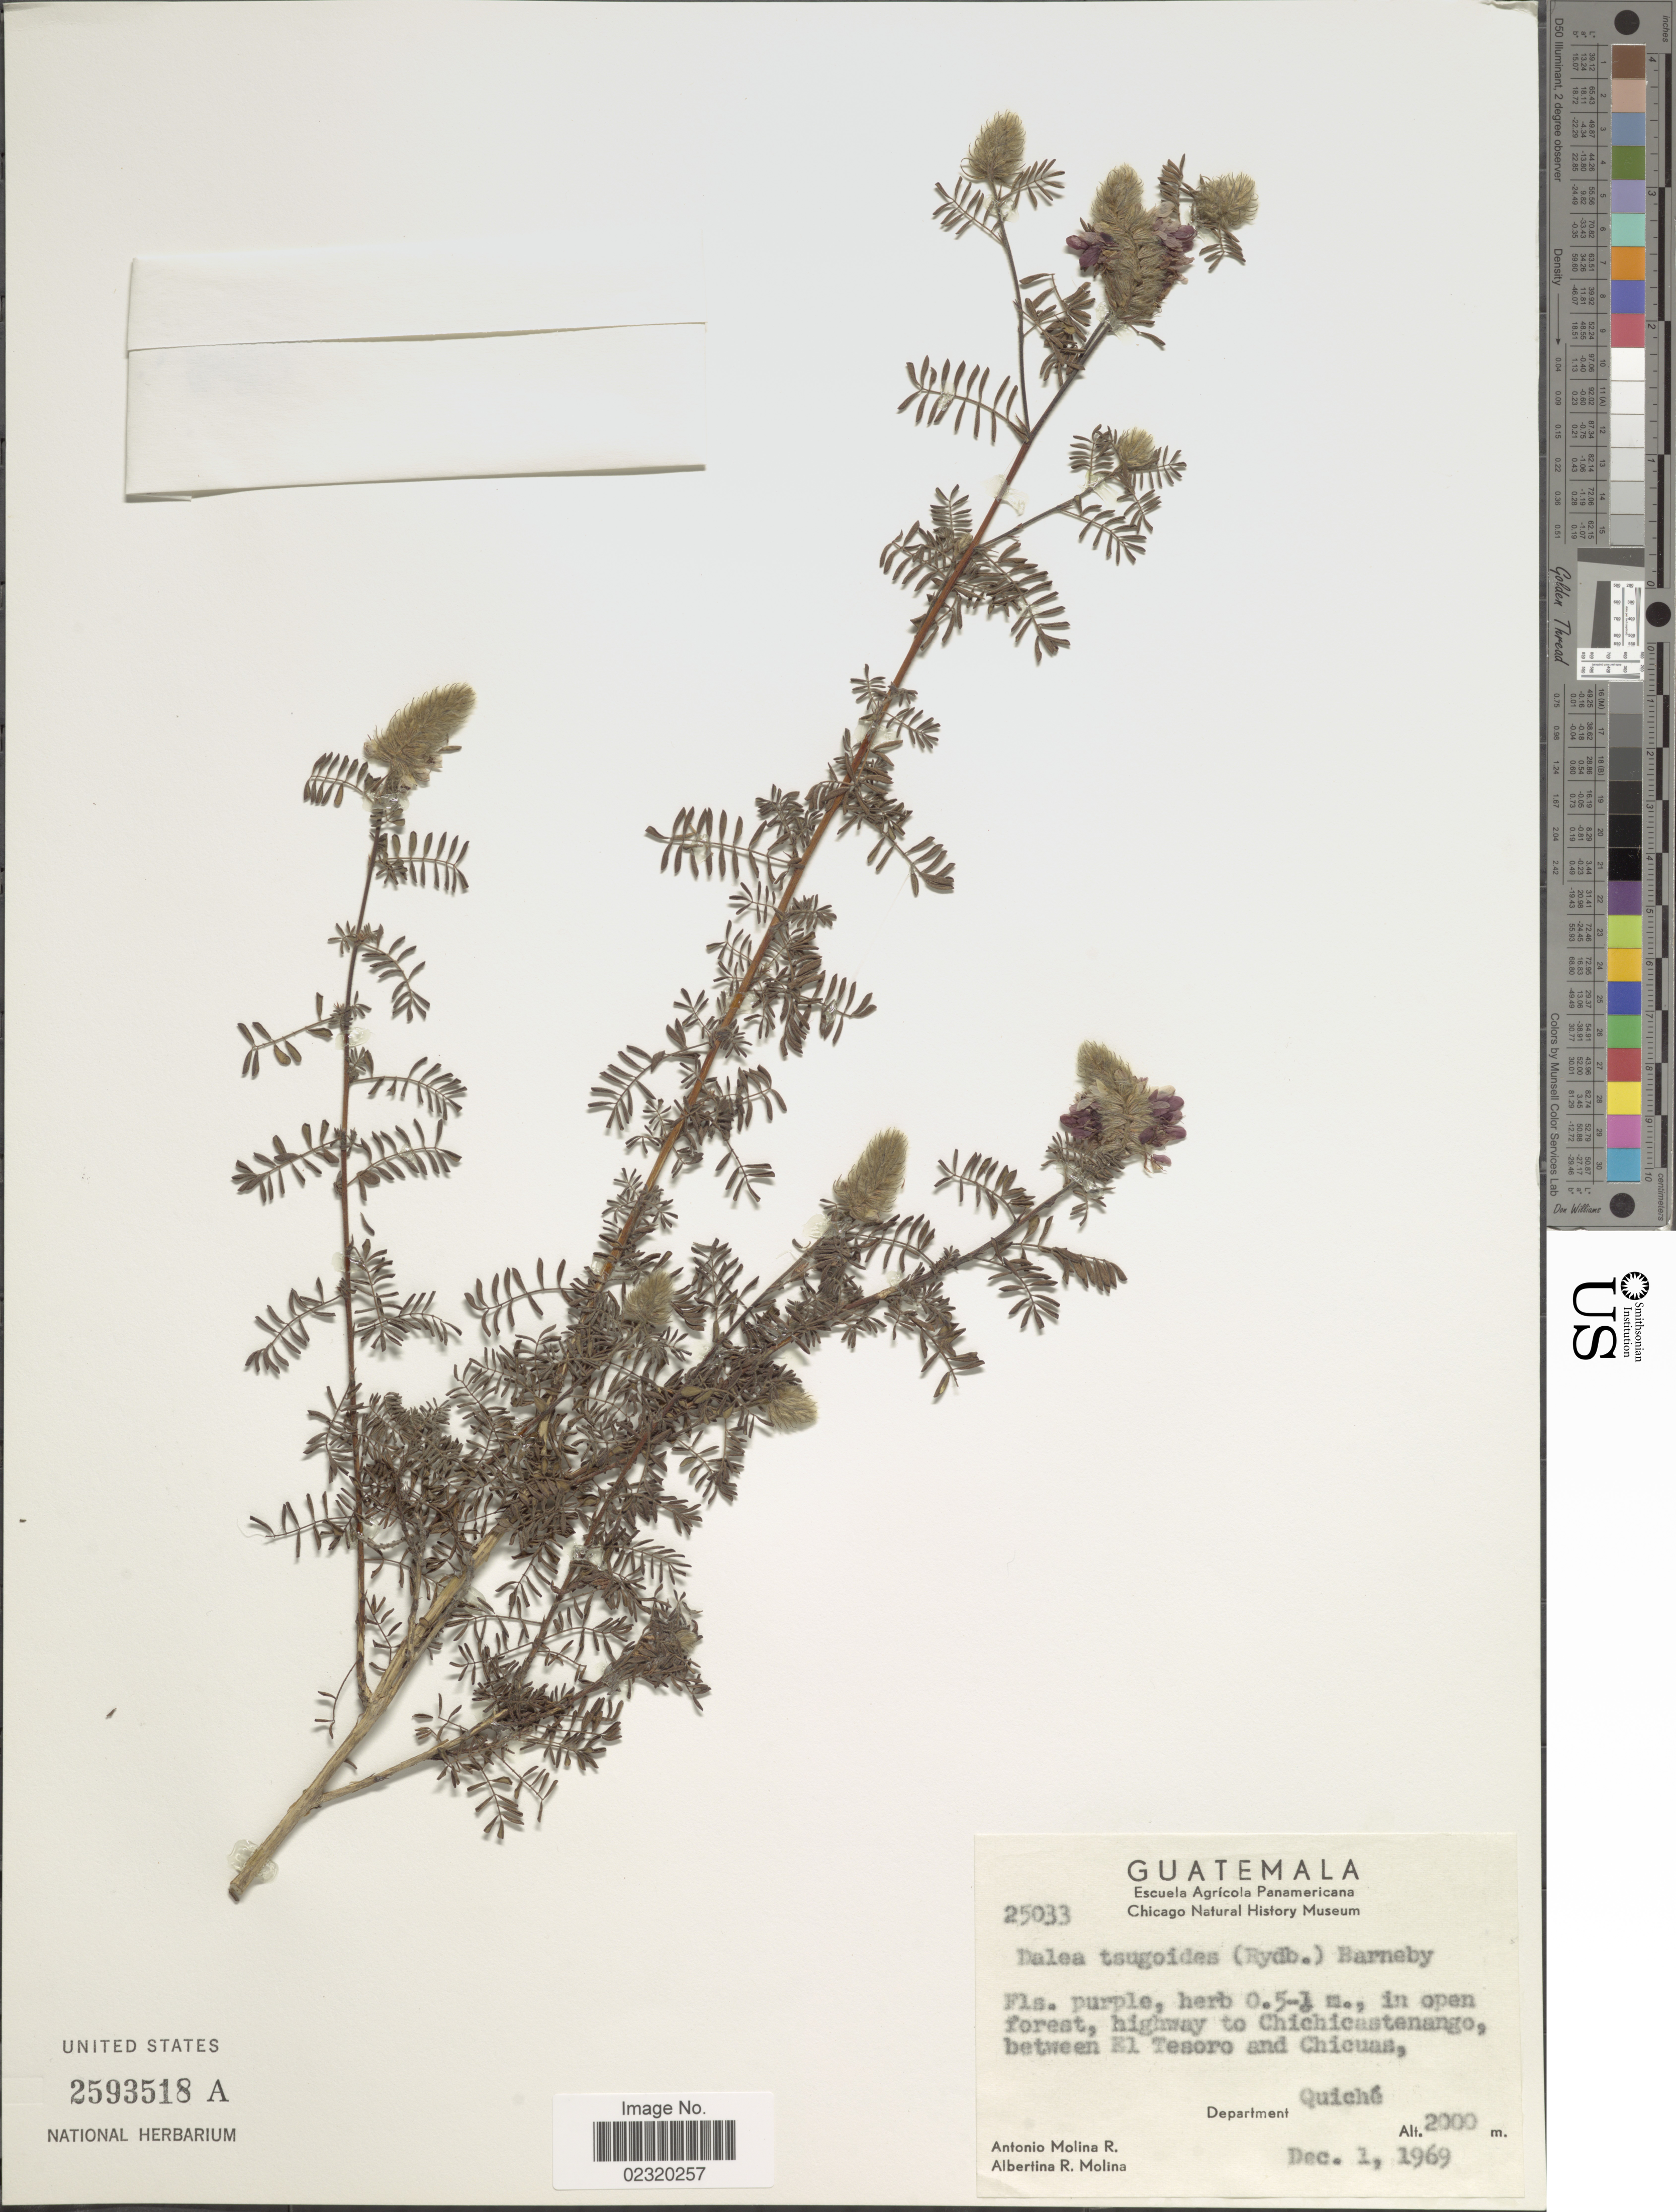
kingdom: Plantae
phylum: Tracheophyta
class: Magnoliopsida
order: Fabales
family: Fabaceae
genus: Dalea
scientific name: Dalea versicolor var. versicolor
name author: Zucc.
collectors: A. Molina R. & A. R. Molina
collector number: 25033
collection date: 1969-12-01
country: Guatemala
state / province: El Quiché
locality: In open forest, highway to Chichicastenango, between El Tesoro and Chicuan, Department Quiché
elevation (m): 2000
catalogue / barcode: US 2593518A